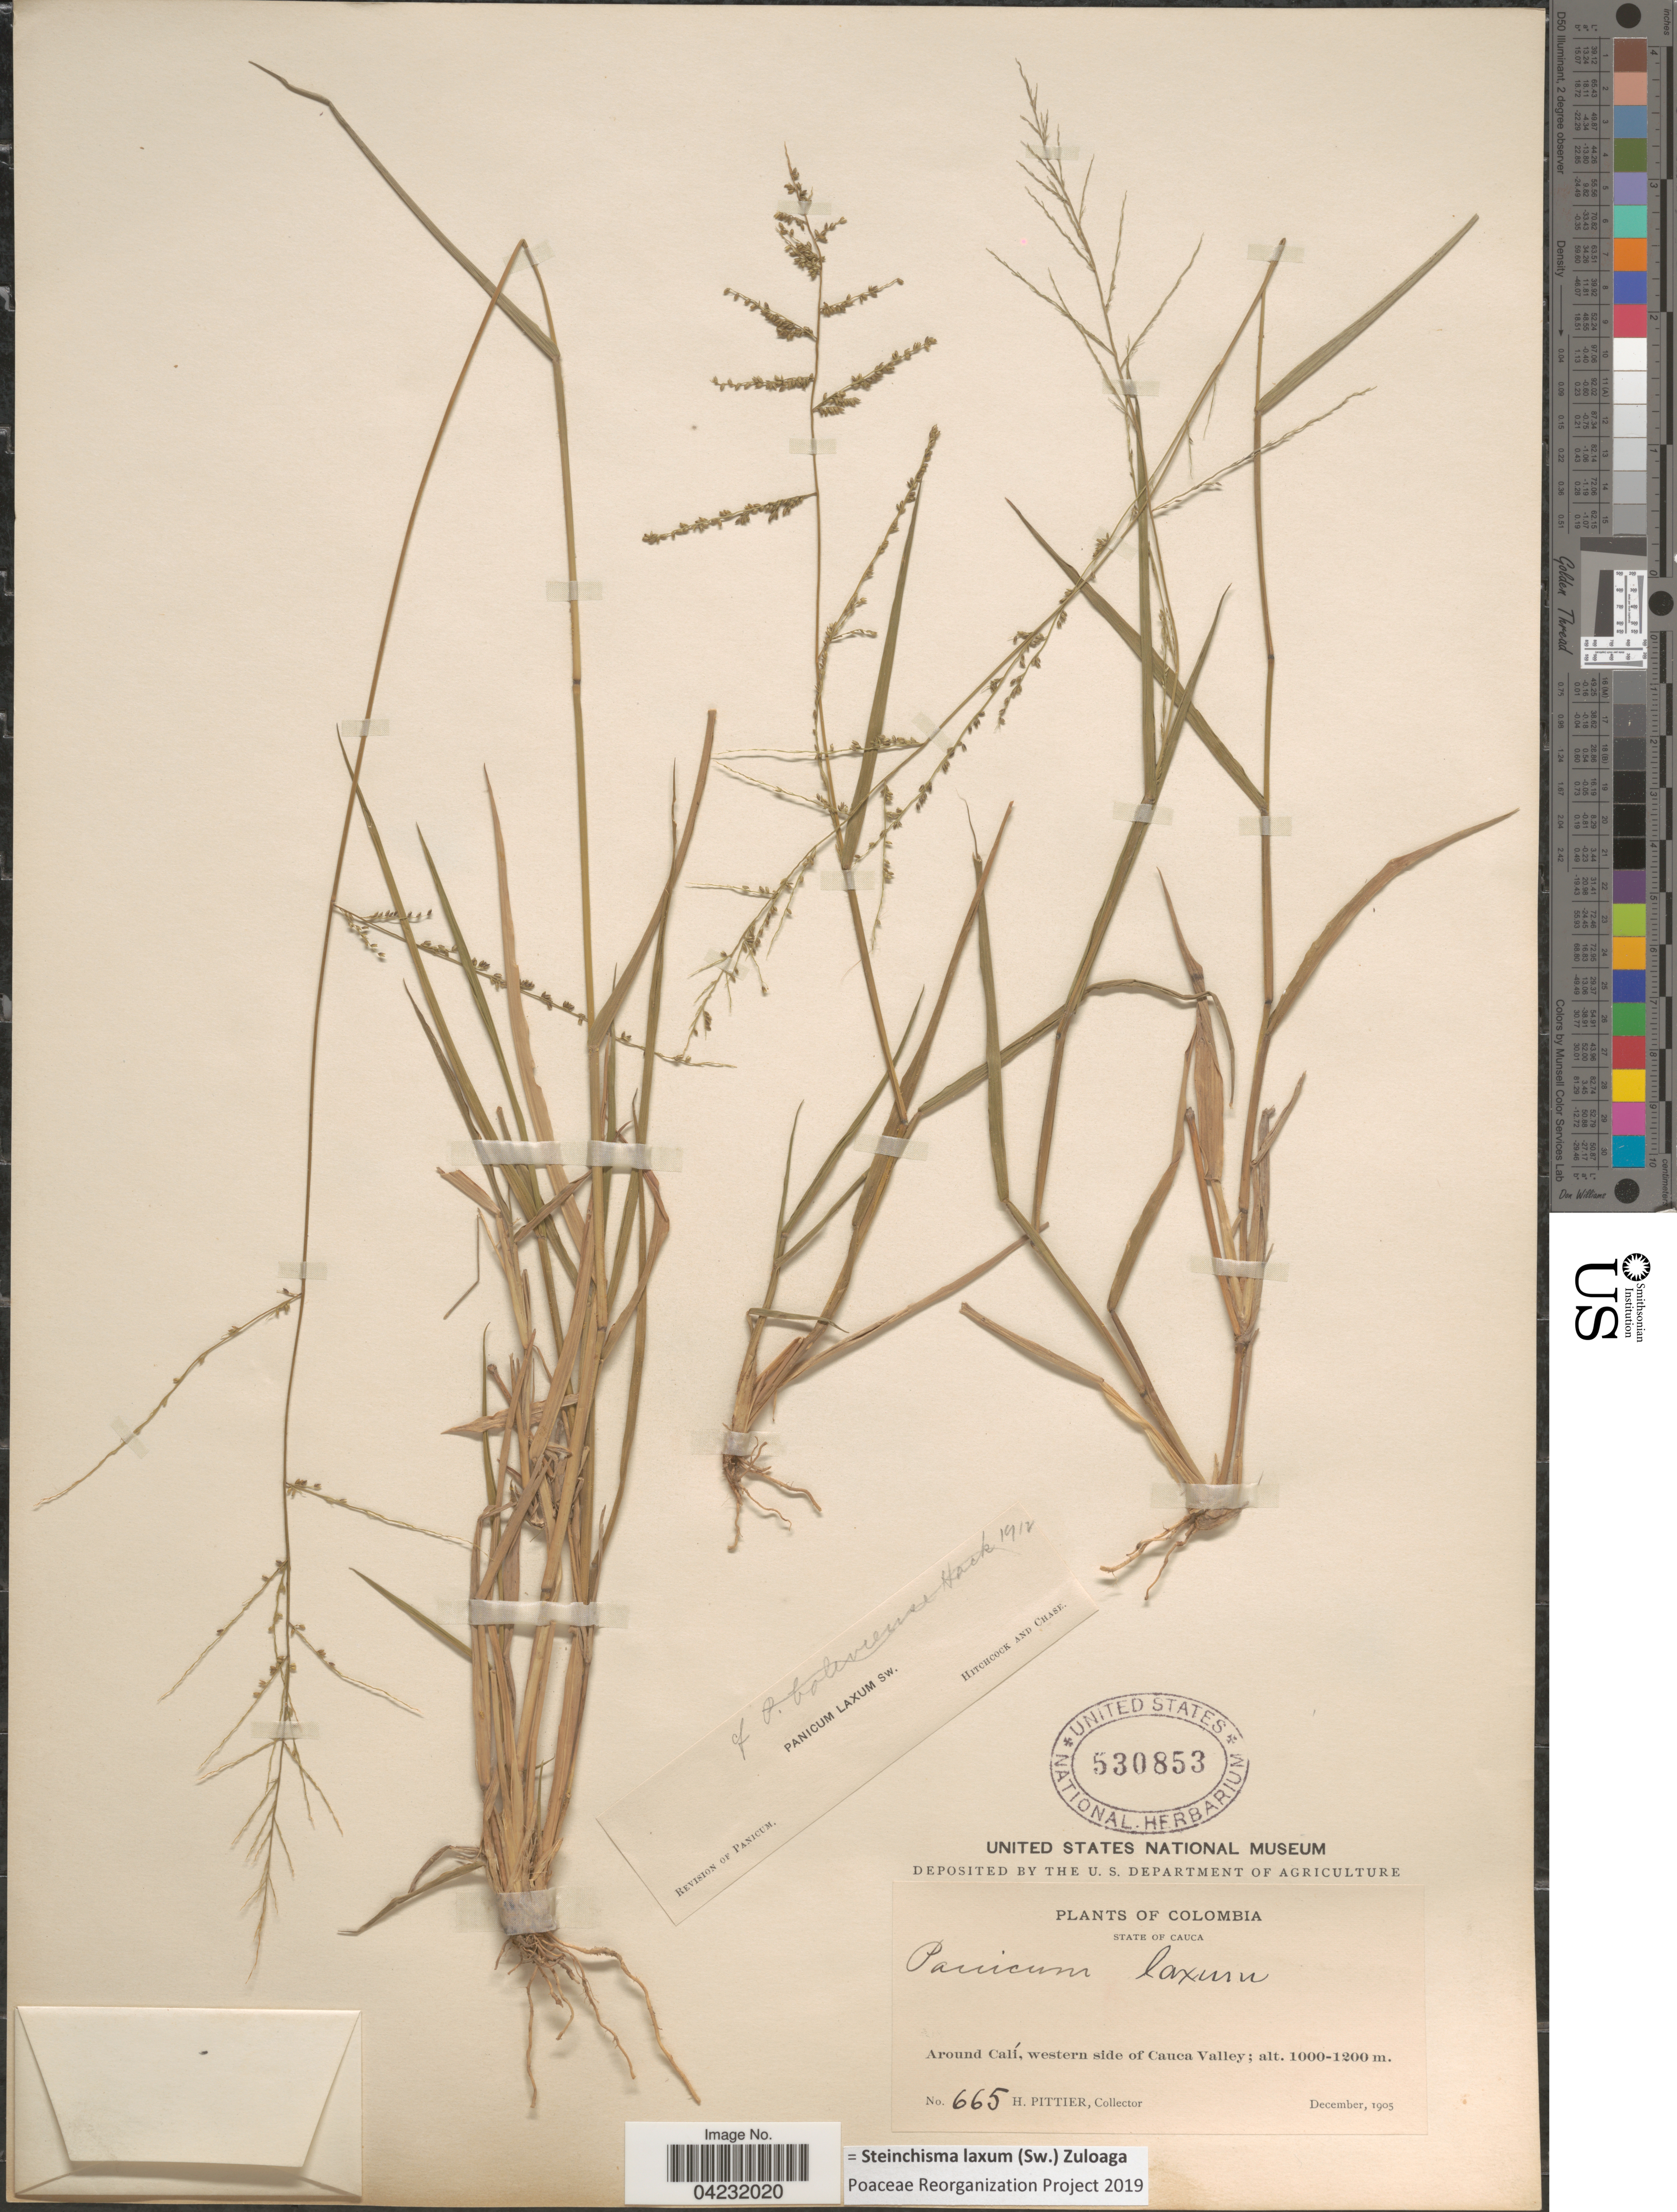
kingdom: Plantae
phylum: Tracheophyta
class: Liliopsida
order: Poales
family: Poaceae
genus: Steinchisma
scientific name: Steinchisma laxum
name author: (Sw.) Zuloaga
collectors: H. F. Pittier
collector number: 665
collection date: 1905-12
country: Colombia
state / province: Cauca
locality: Around Calí, western side of Cauca Valley.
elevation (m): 1000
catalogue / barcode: US 530853